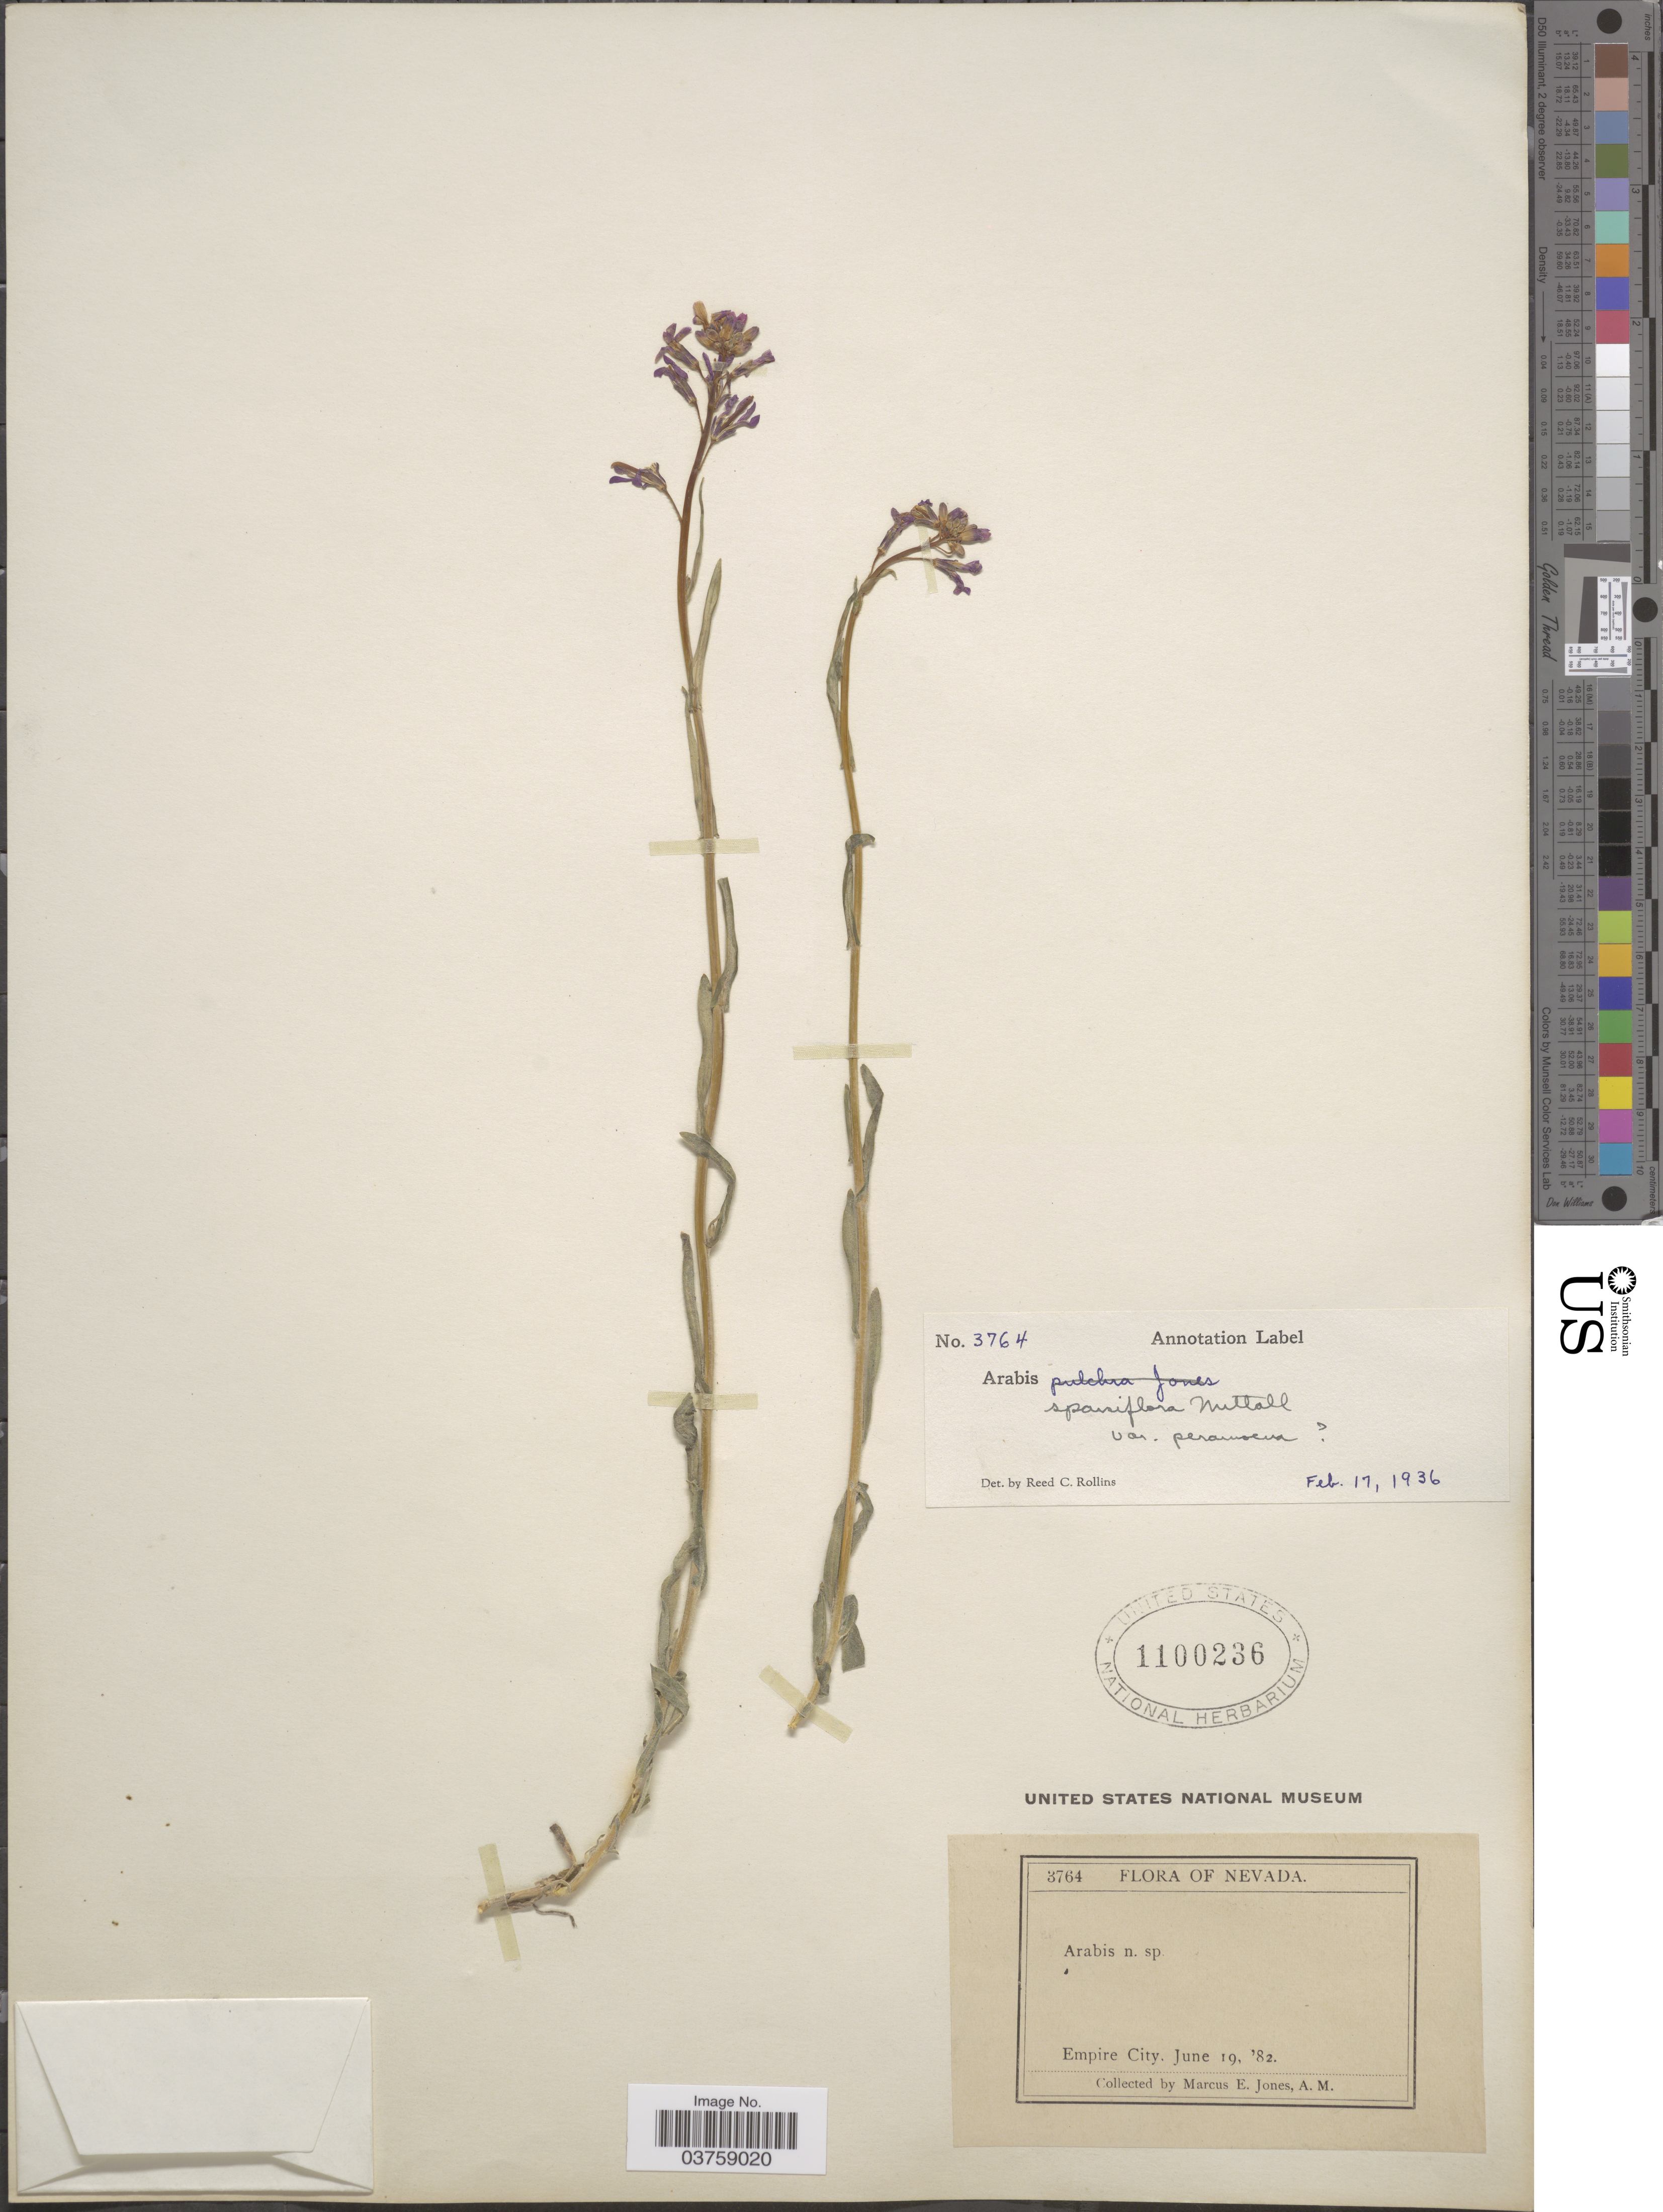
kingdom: Plantae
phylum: Tracheophyta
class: Magnoliopsida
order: Brassicales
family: Brassicaceae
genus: Arabis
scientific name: Arabis sparsiflora var. subvillosa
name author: (S. Watson) Rollins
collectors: M. E. Jones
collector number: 3764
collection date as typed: Transcribed d/m/y: 19/6/82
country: United States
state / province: Nevada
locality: Empire City.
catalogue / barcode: US 1100236